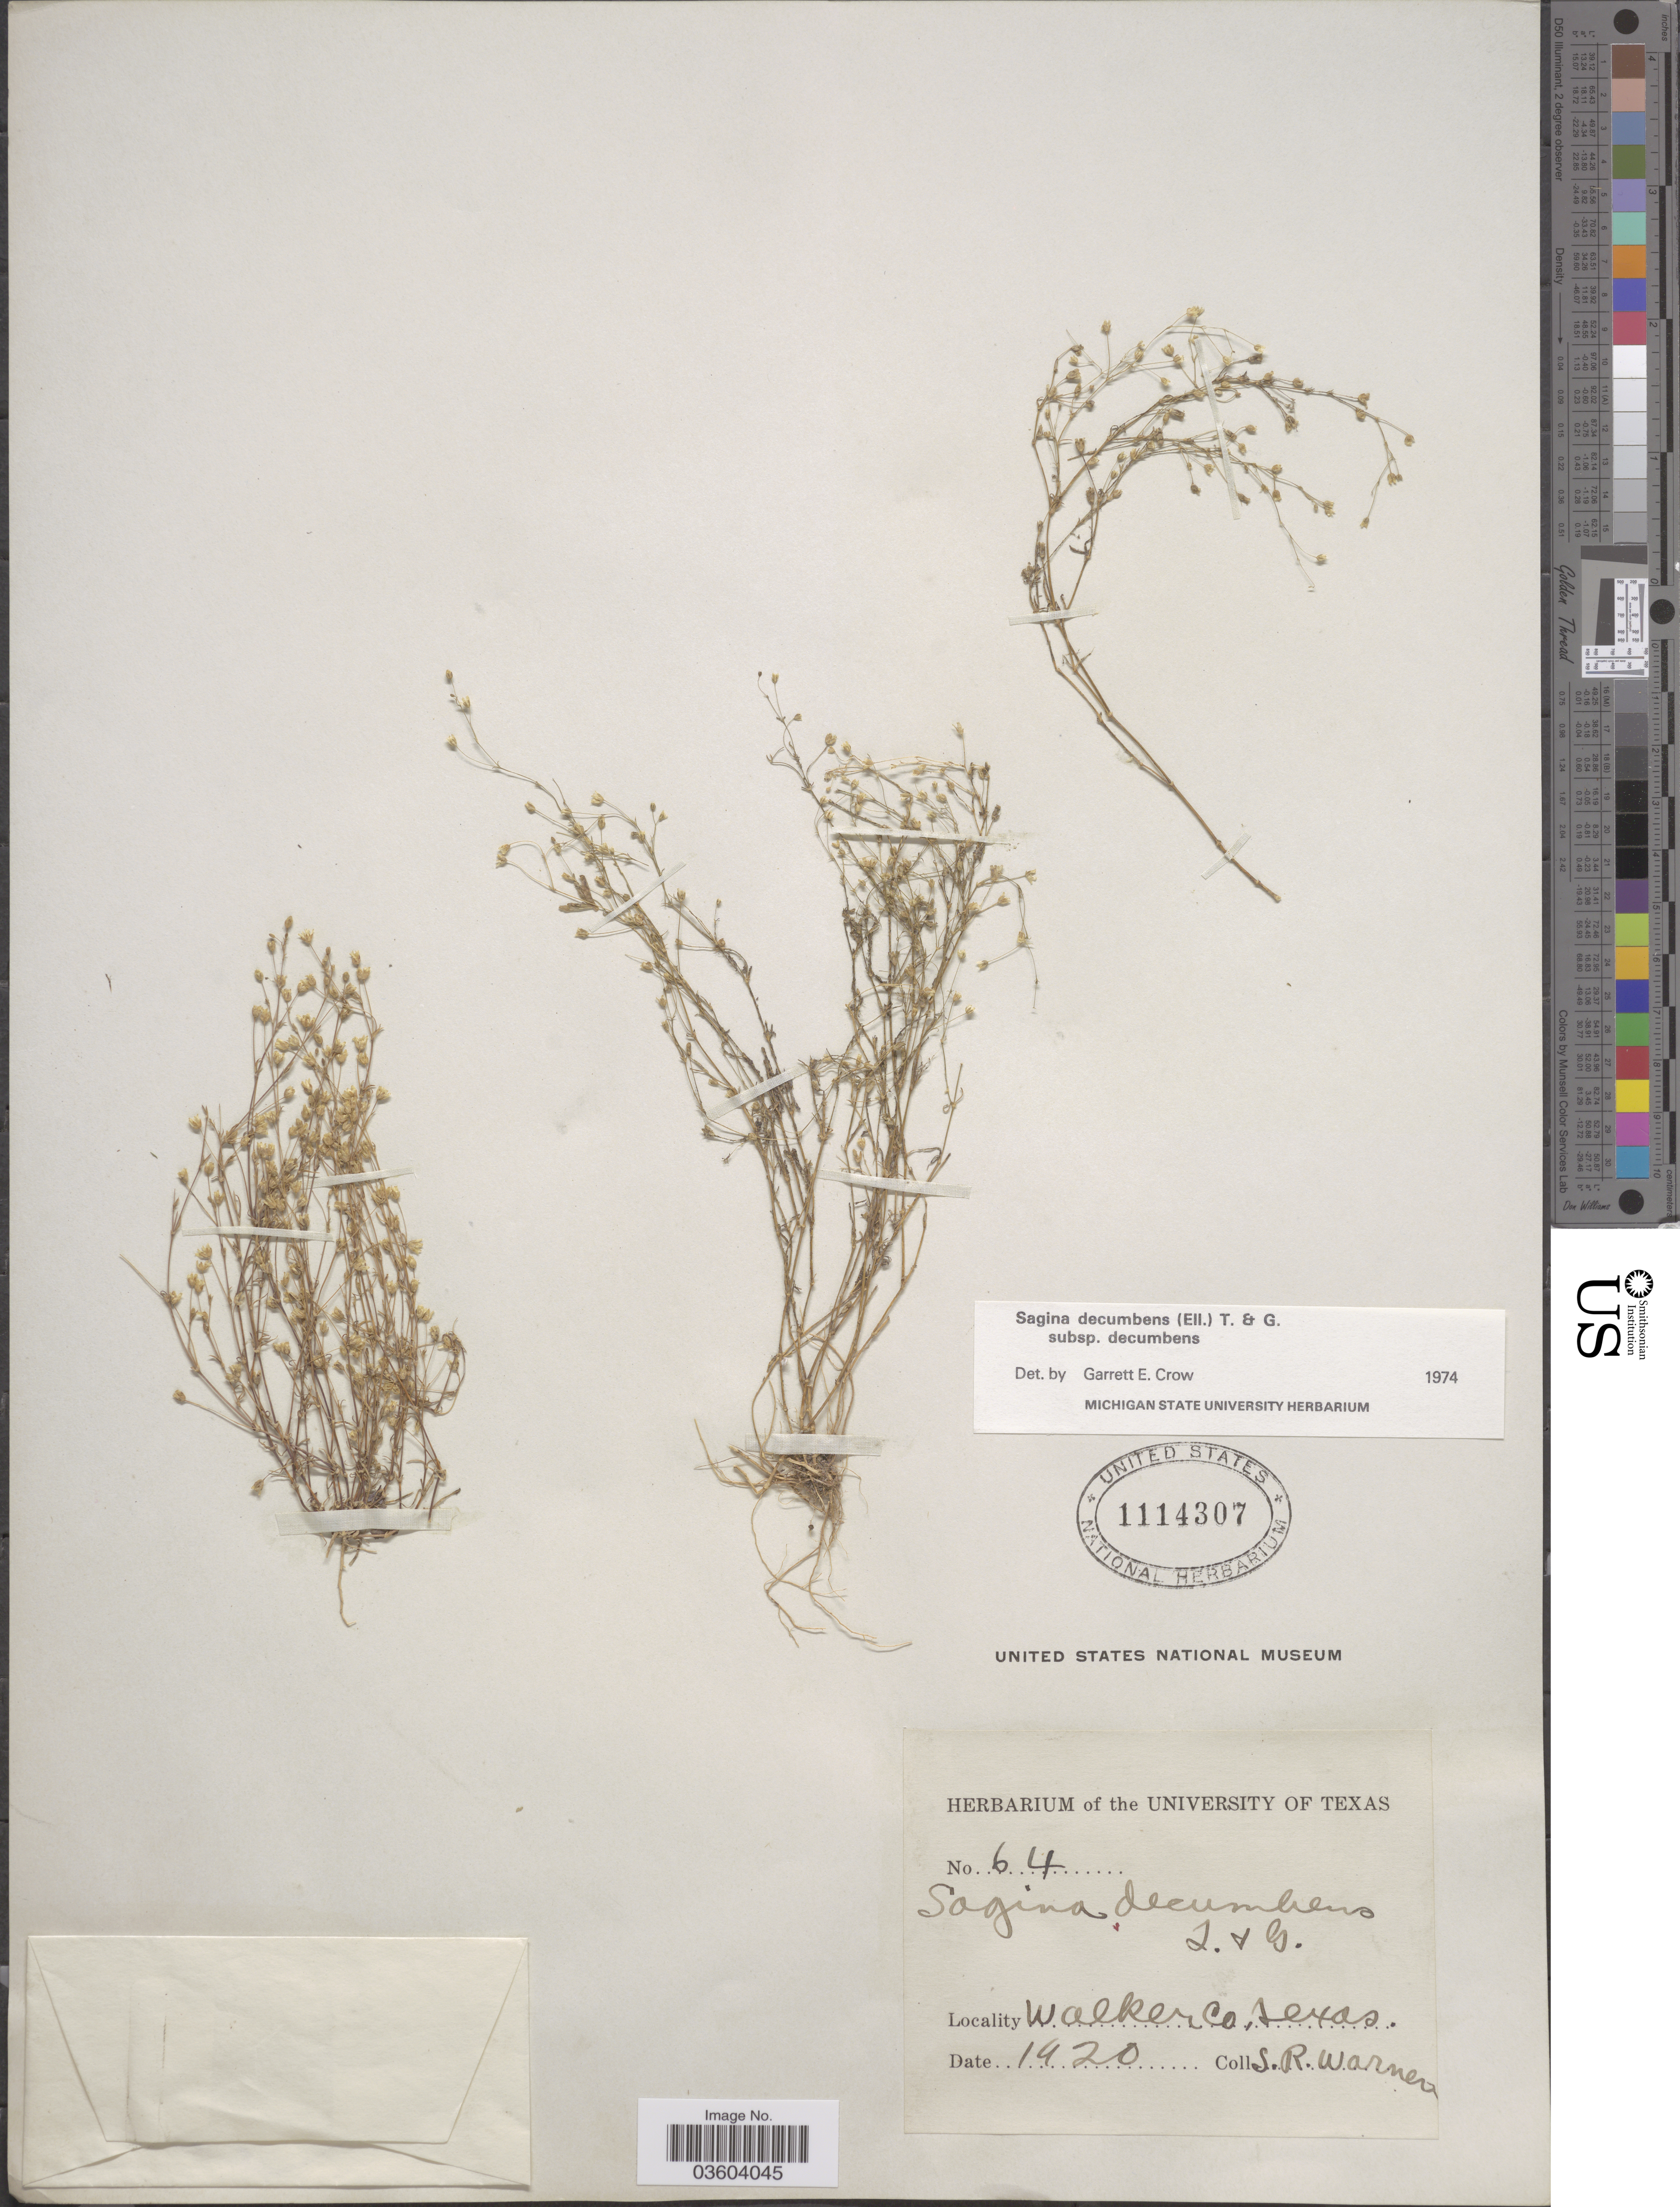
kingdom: Plantae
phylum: Tracheophyta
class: Magnoliopsida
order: Caryophyllales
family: Caryophyllaceae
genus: Sagina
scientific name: Sagina decumbens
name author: (Elliott) Torr. & A. Gray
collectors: S. Warner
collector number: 64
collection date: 1920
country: United States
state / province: Texas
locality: Walker Co.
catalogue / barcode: US 1114307